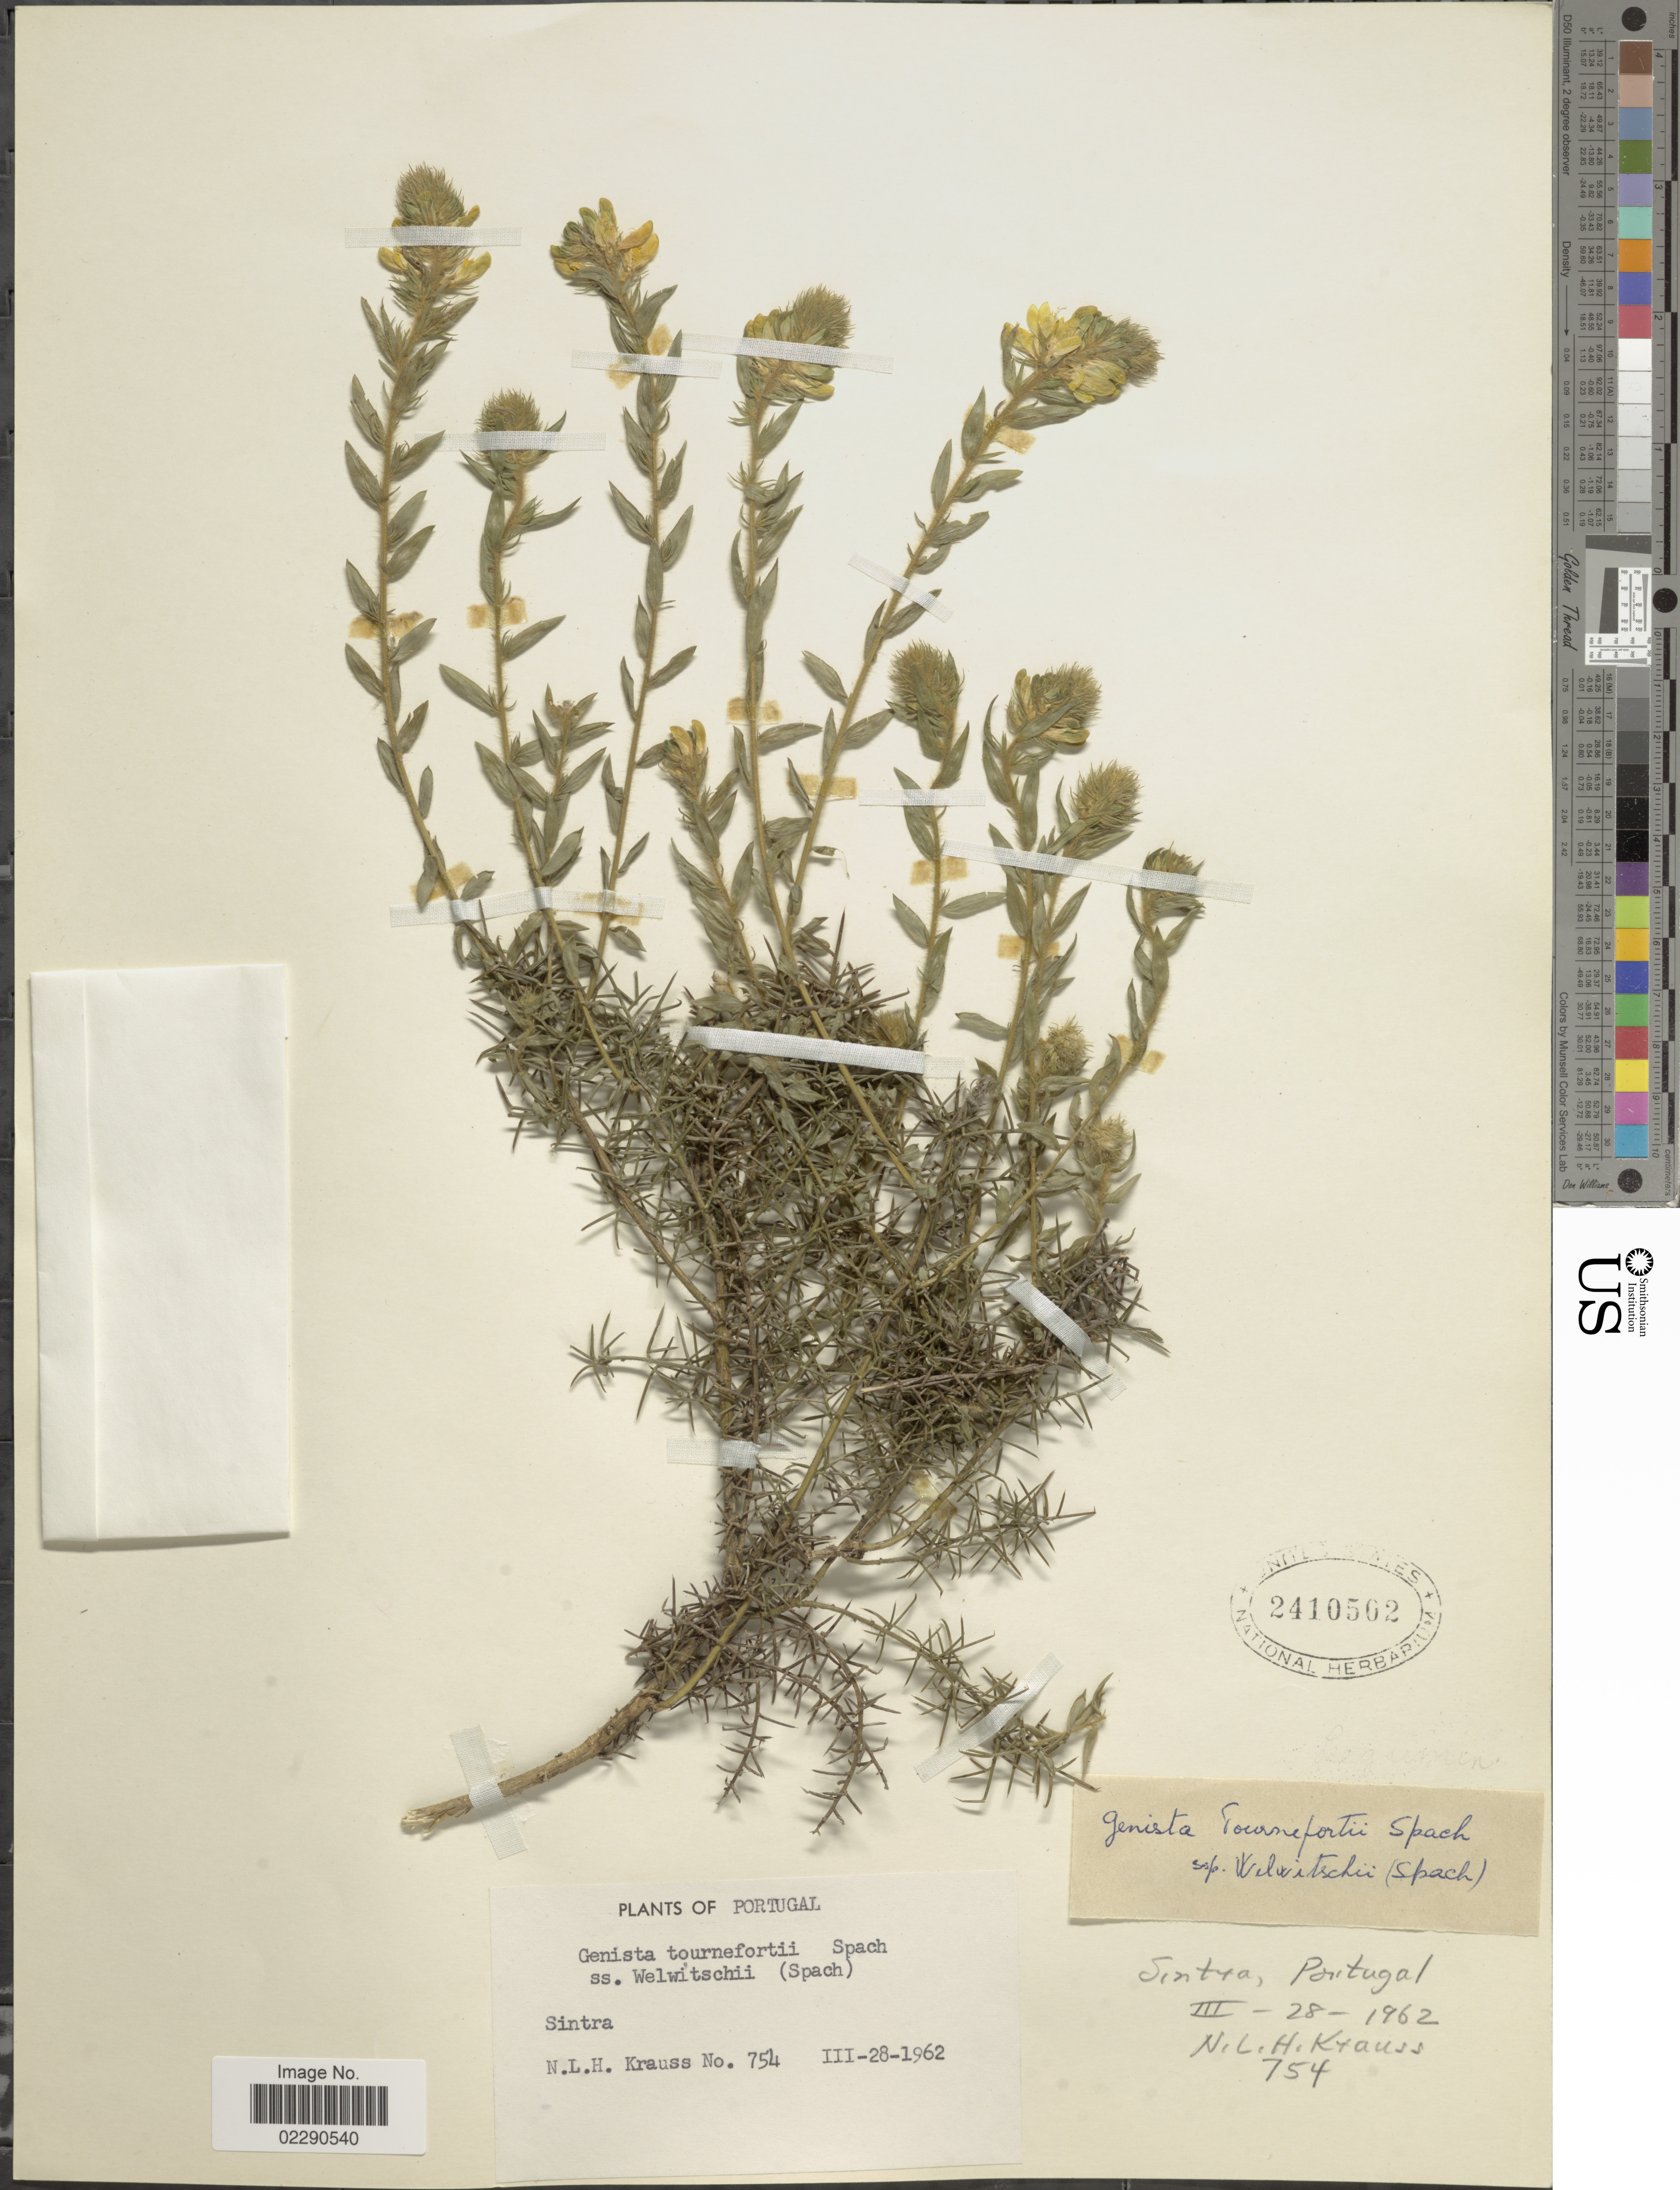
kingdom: Plantae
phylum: Tracheophyta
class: Magnoliopsida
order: Fabales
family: Fabaceae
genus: Genista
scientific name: Genista tournefortii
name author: Spach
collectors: N. Krauss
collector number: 754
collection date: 1962-03-28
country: Portugal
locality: Sintra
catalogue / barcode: US 2410502